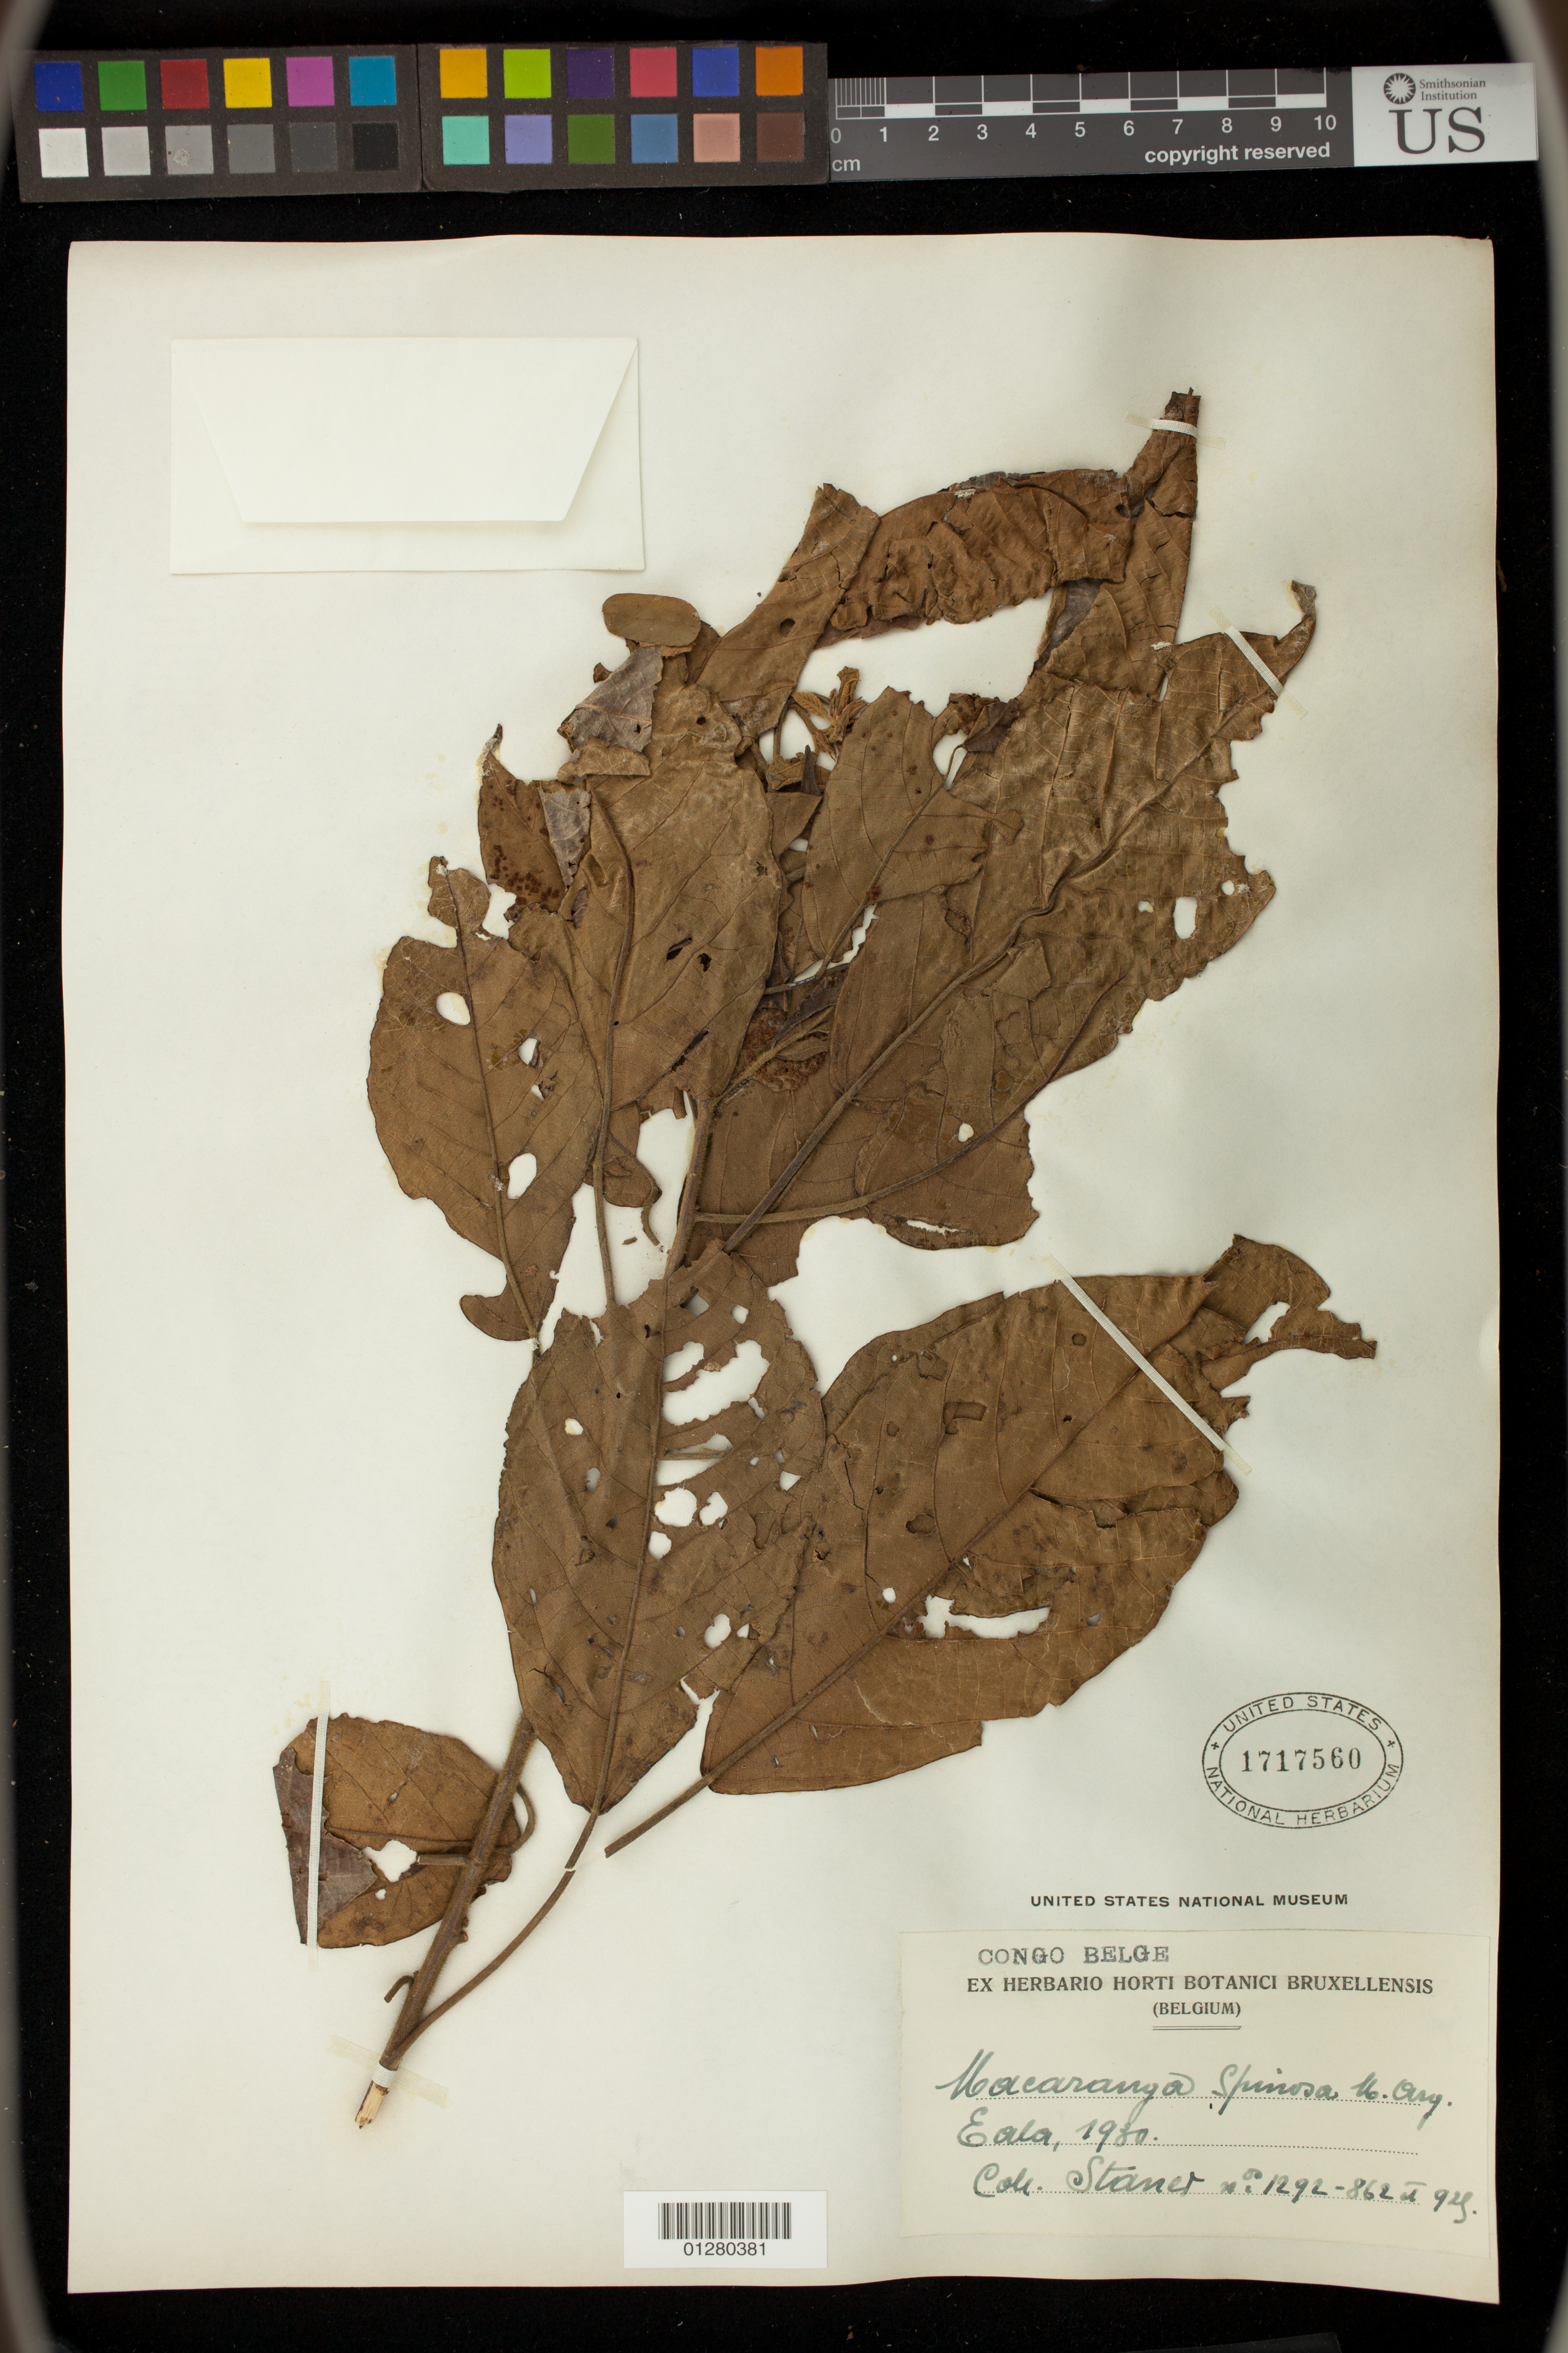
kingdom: Plantae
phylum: Tracheophyta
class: Magnoliopsida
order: Malpighiales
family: Euphorbiaceae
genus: Macaranga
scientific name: Macaranga spinosa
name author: Müll. Arg.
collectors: -. Staner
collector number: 1292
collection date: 1930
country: Congo, Democratic Republic of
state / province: Equateur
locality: Eala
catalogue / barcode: US 1717560